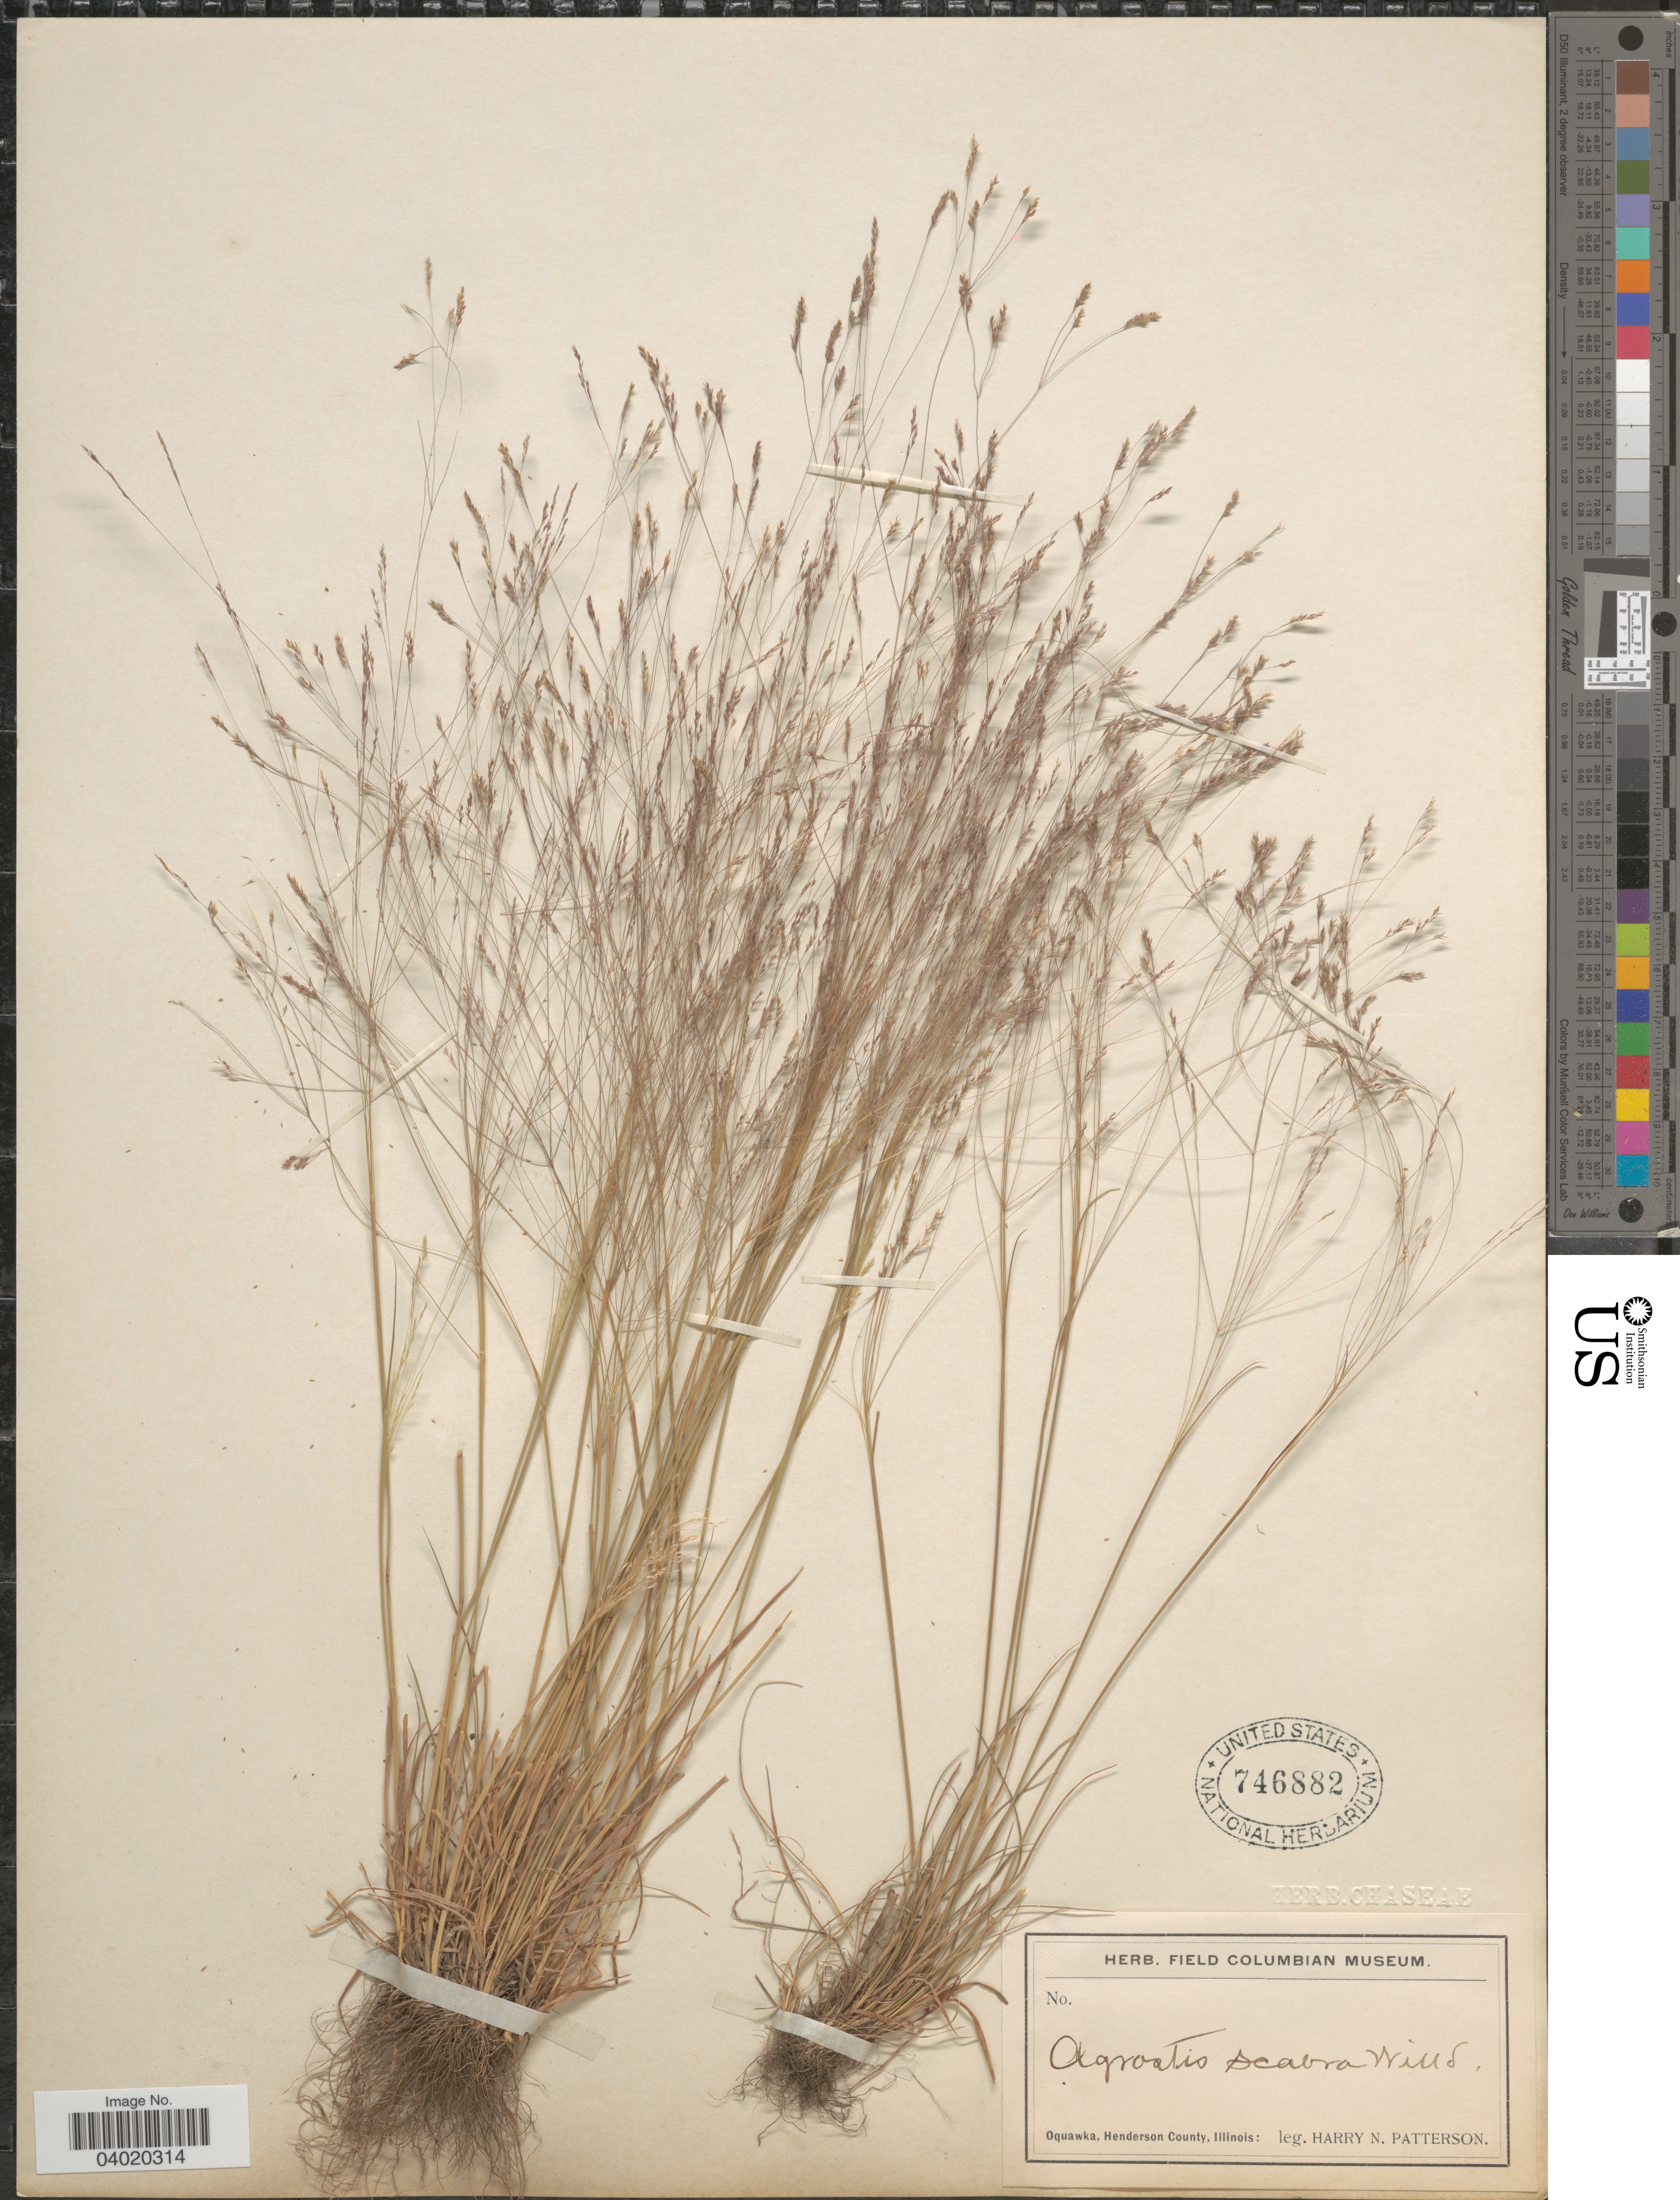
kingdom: Plantae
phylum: Tracheophyta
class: Liliopsida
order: Poales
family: Poaceae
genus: Agrostis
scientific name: Agrostis hyemalis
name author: (Walter) Britton et al.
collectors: H. N. Patterson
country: United States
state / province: Illinois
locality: Oquawka, Henderson County.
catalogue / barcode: US 746882